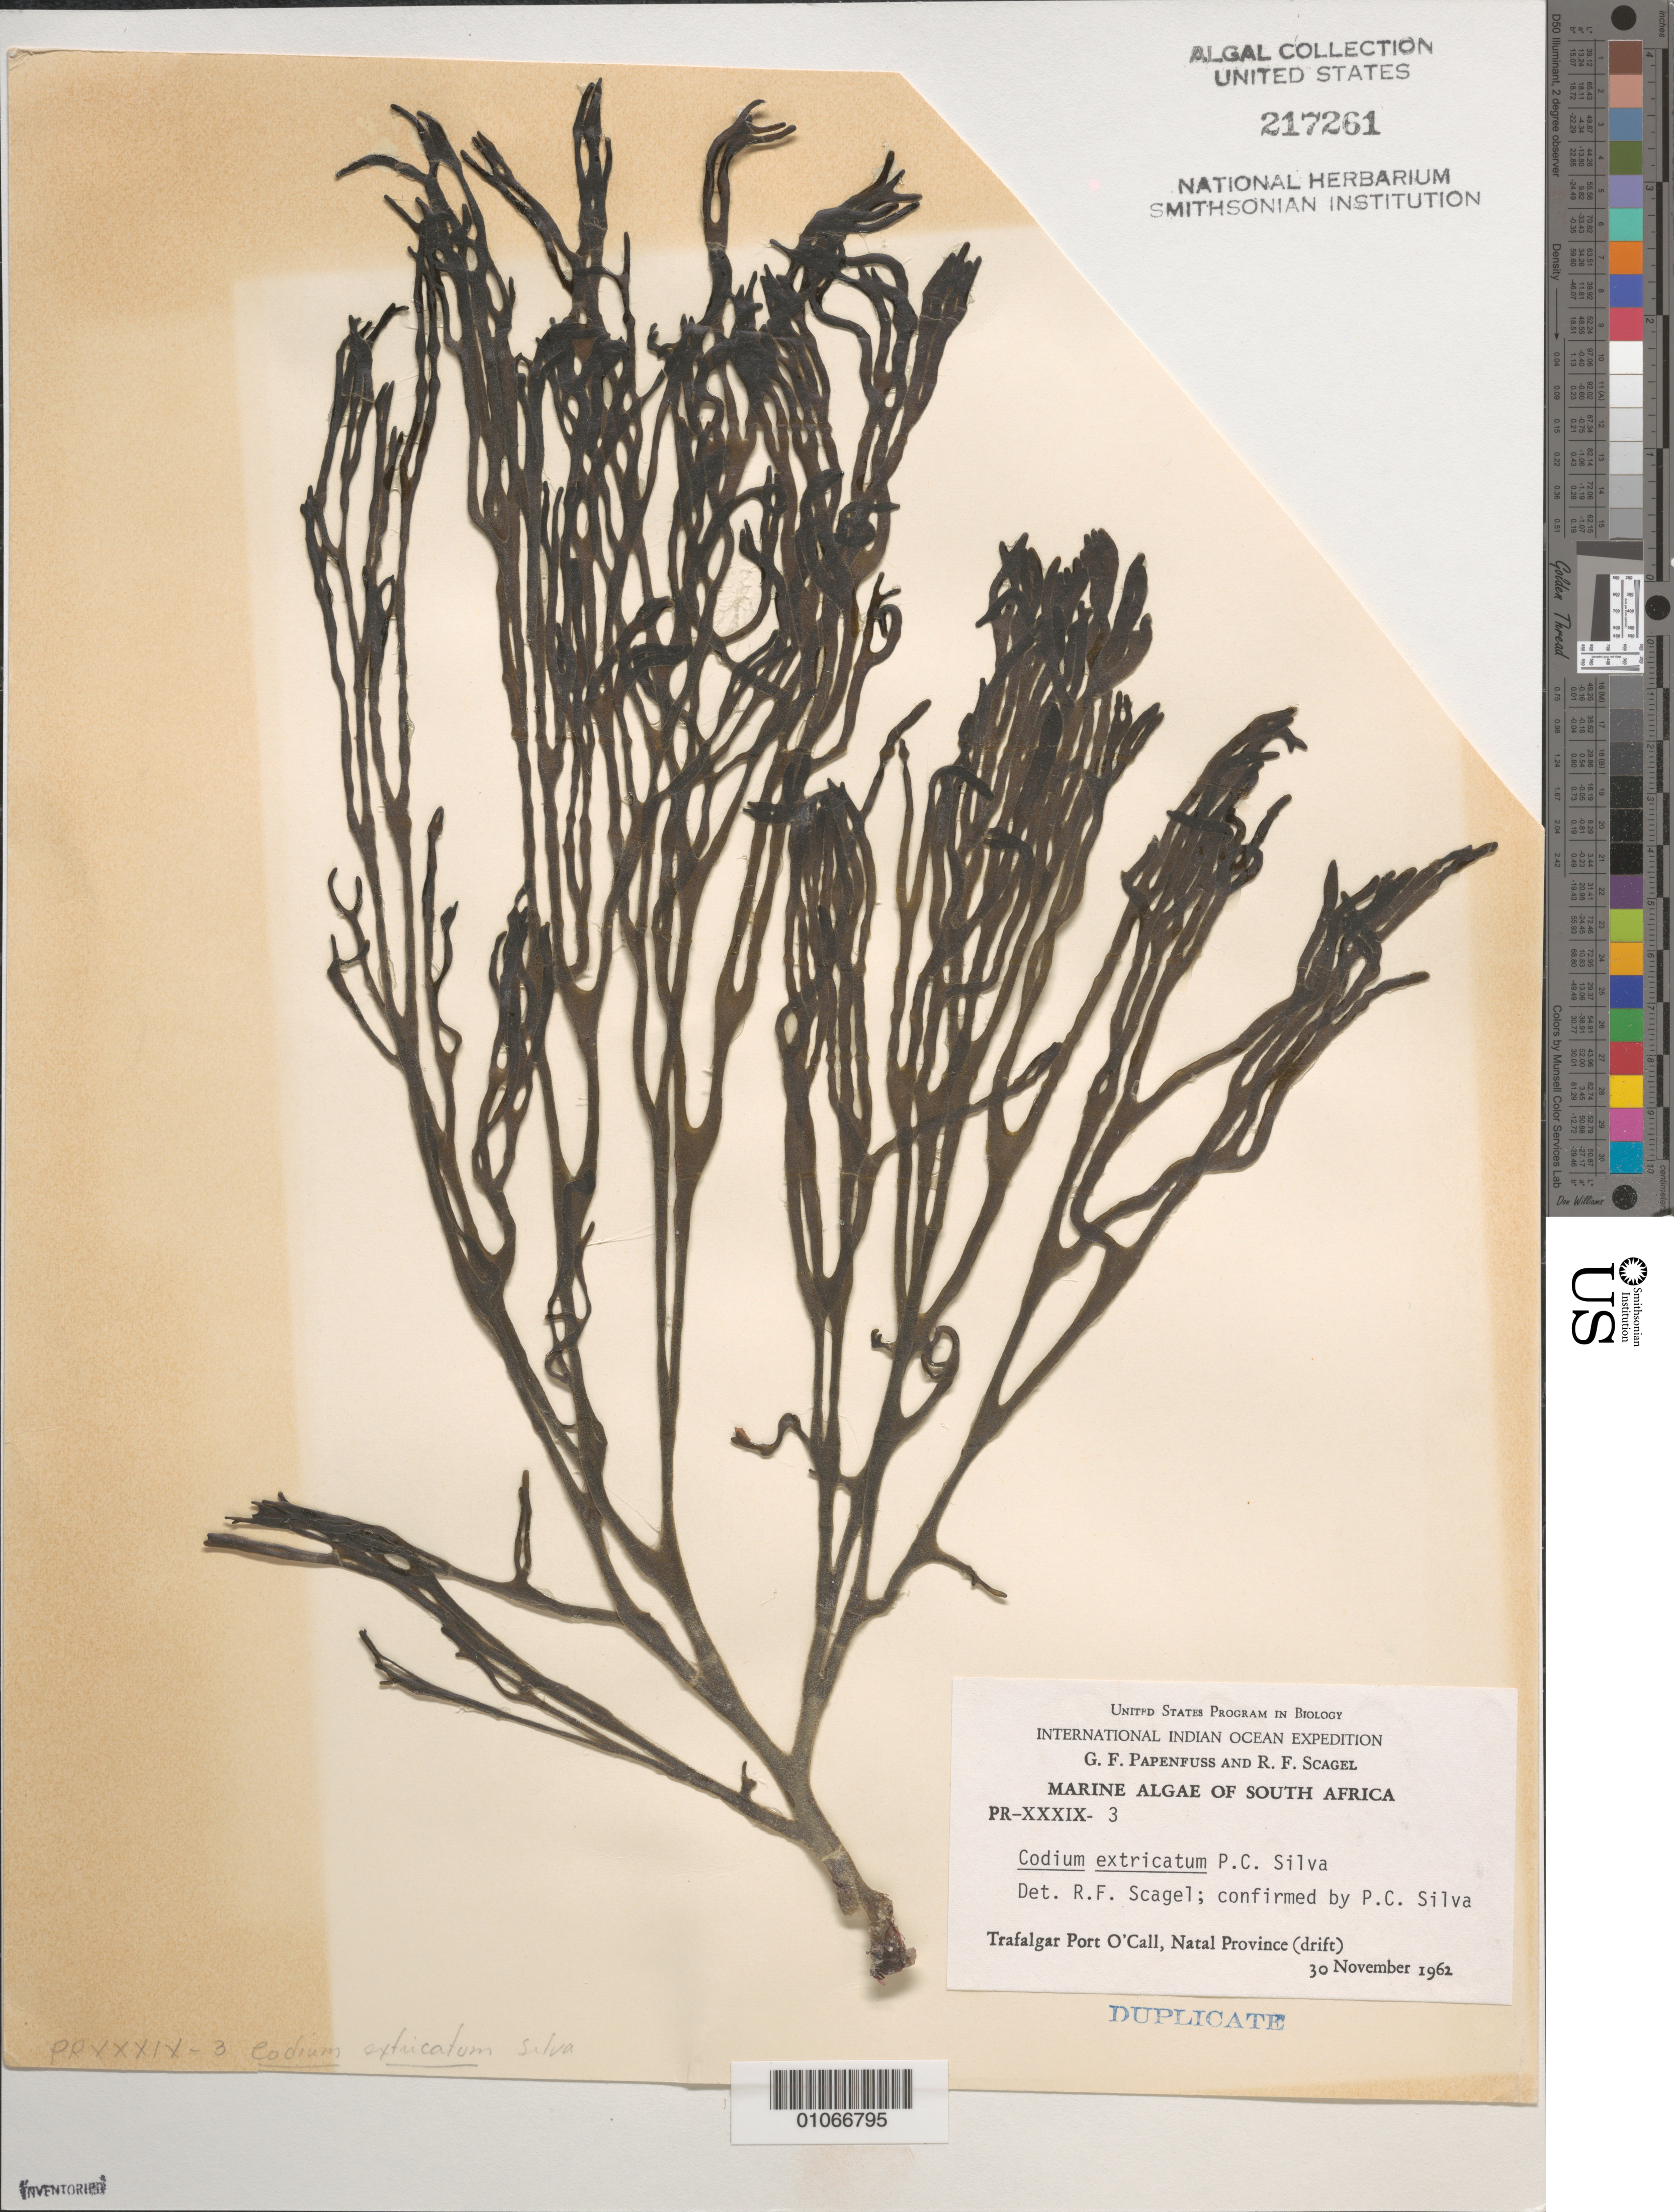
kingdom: Plantae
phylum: Chlorophyta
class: Ulvophyceae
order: Bryopsidales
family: Codiaceae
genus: Codium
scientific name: Codium extricatum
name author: P.C. Silva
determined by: Scagel, R. F.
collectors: G. Papenfuss & R. F. Scagel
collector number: PR-XXXIX-3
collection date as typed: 30 Nov 1962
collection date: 1962-11-30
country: South Africa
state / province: KwaZulu-Natal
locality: Trafalgar Port O'Call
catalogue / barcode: US 217261